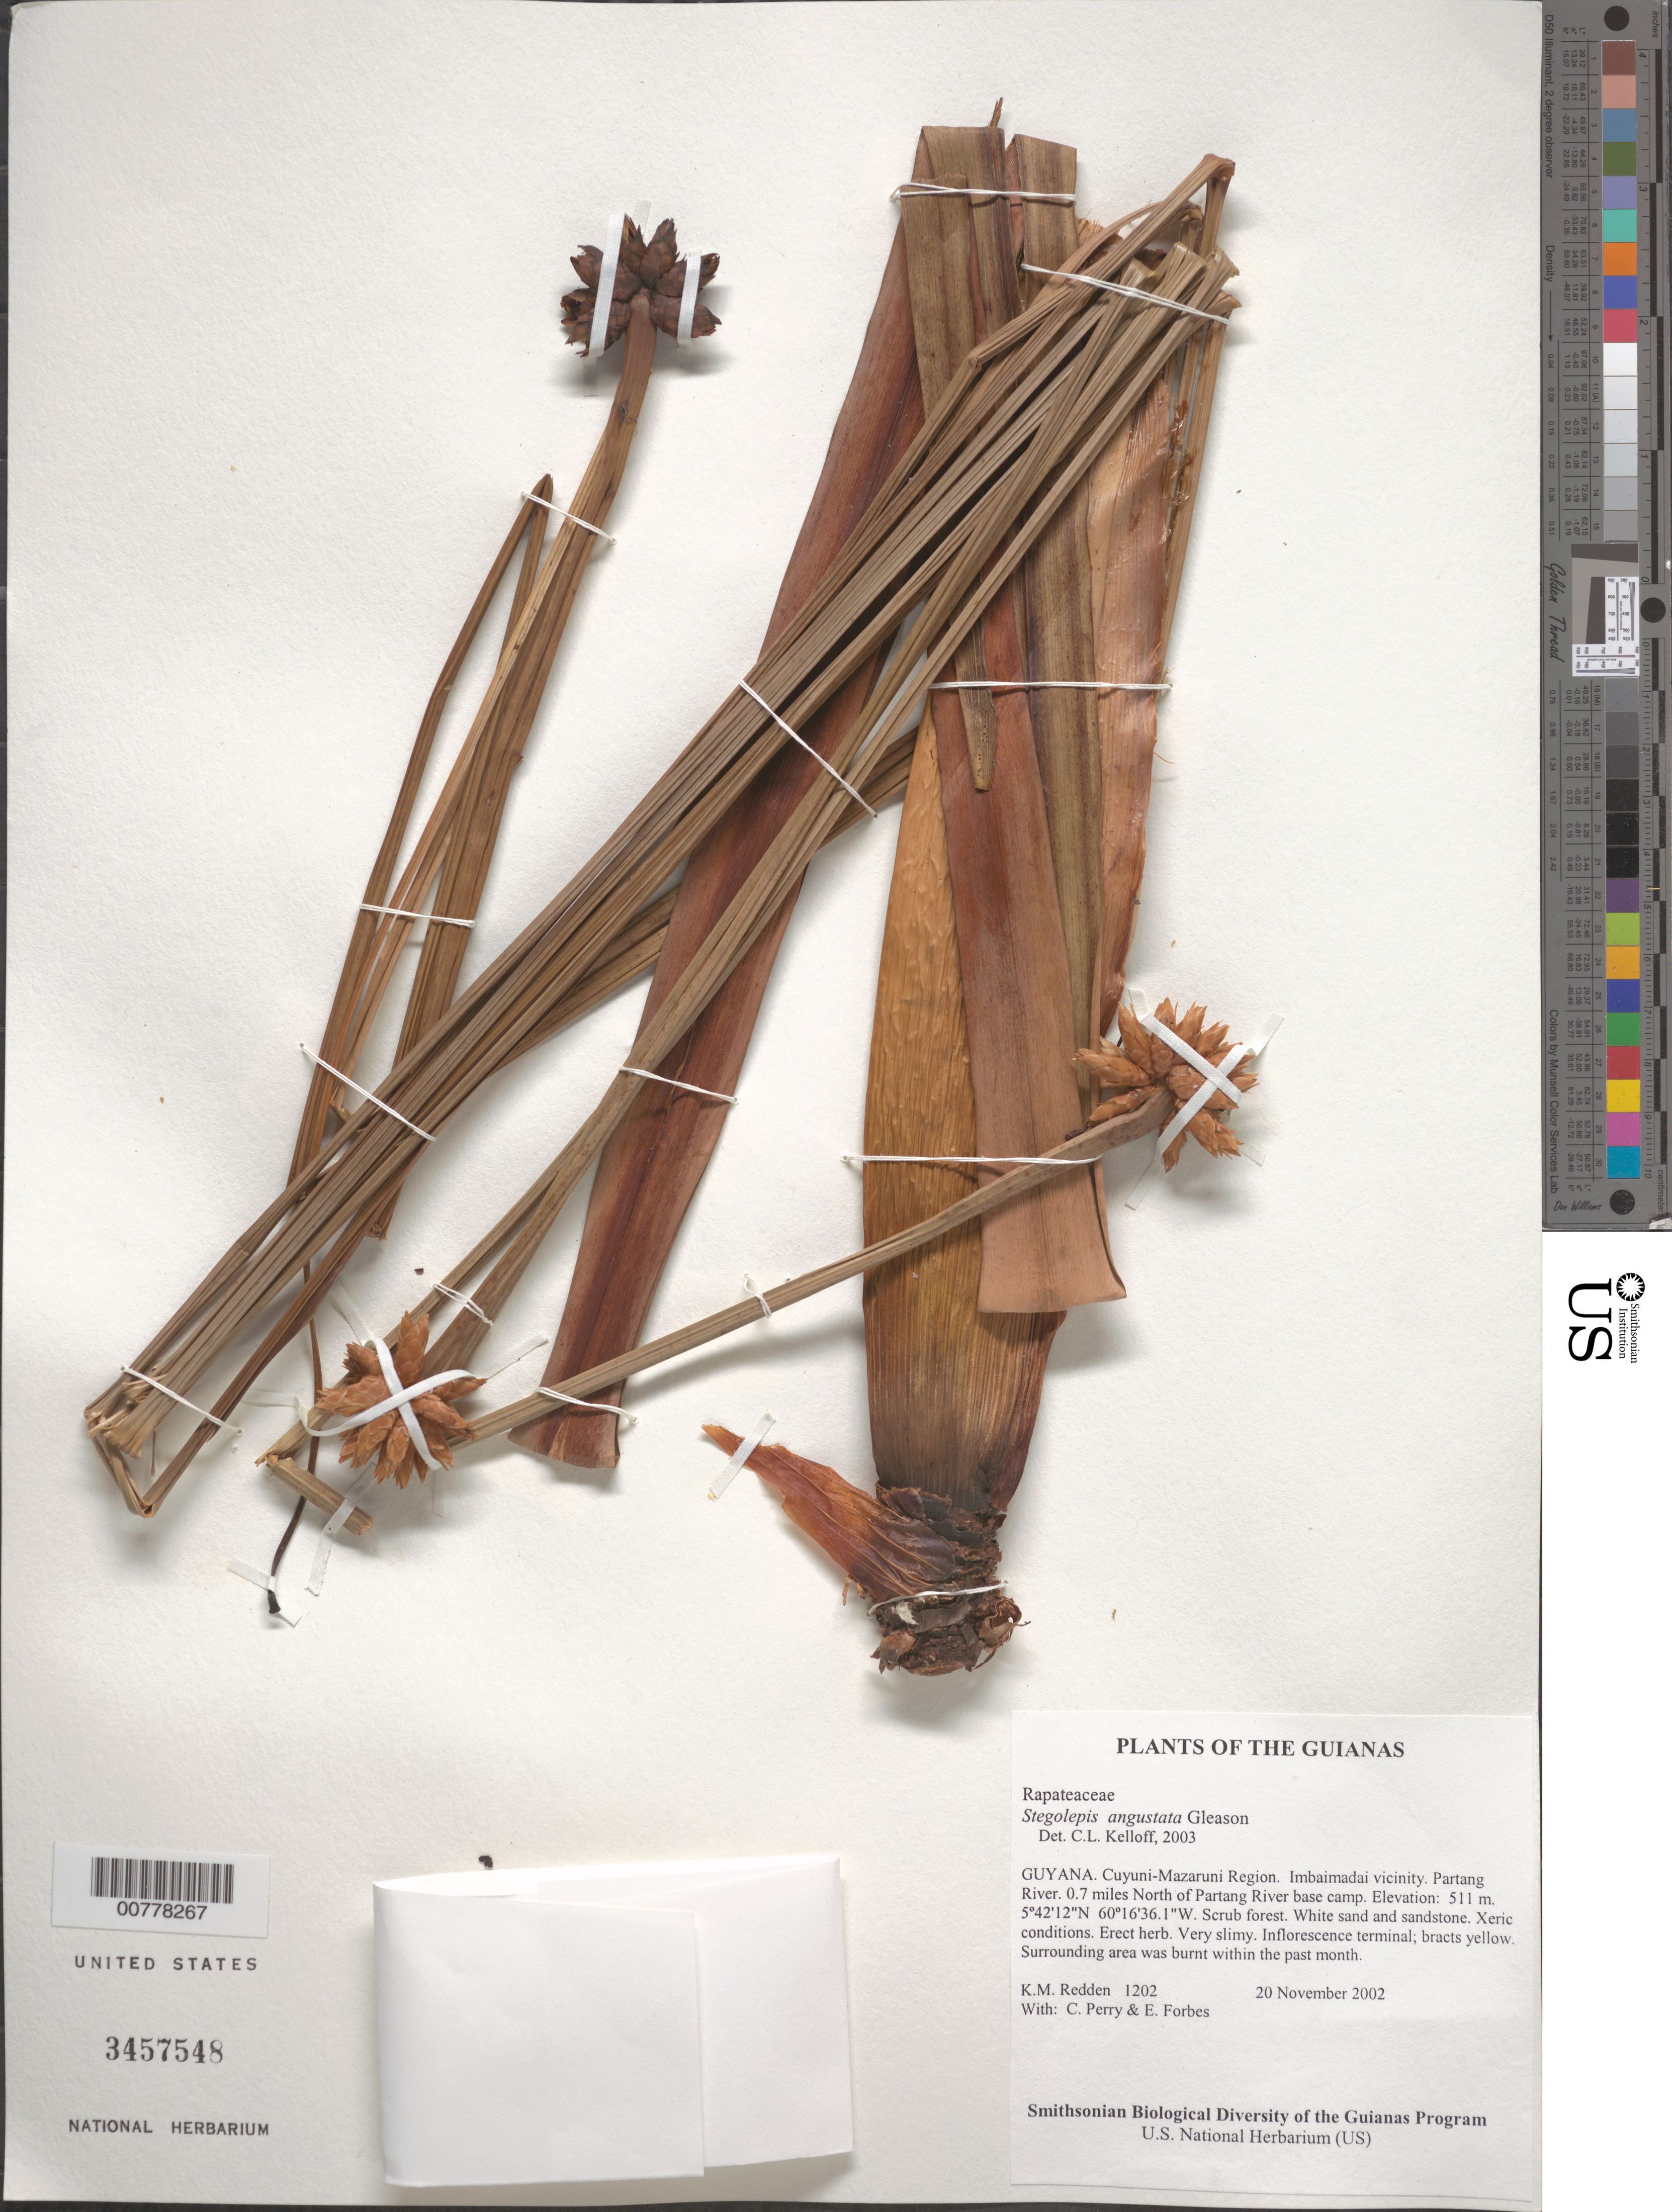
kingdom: Plantae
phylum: Tracheophyta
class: Liliopsida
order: Poales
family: Rapateaceae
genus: Stegolepis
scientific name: Stegolepis angustata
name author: Gleason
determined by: Kelloff, Carol L., (US), Smithsonian Institution - National Museum of Natural History (UNITED STATES)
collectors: K. M. Redden, C. Perry & E. Forbes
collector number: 1202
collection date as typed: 20 November 2002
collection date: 2002-11-20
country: Guyana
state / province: Cuyuni-Mazaruni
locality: Imbaimadai vicinity. Partang River. 0.7 miles North of Partang River base camp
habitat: Scrub forest. White sand and sandstone. Xeric conditions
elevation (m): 511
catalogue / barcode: US 3457548